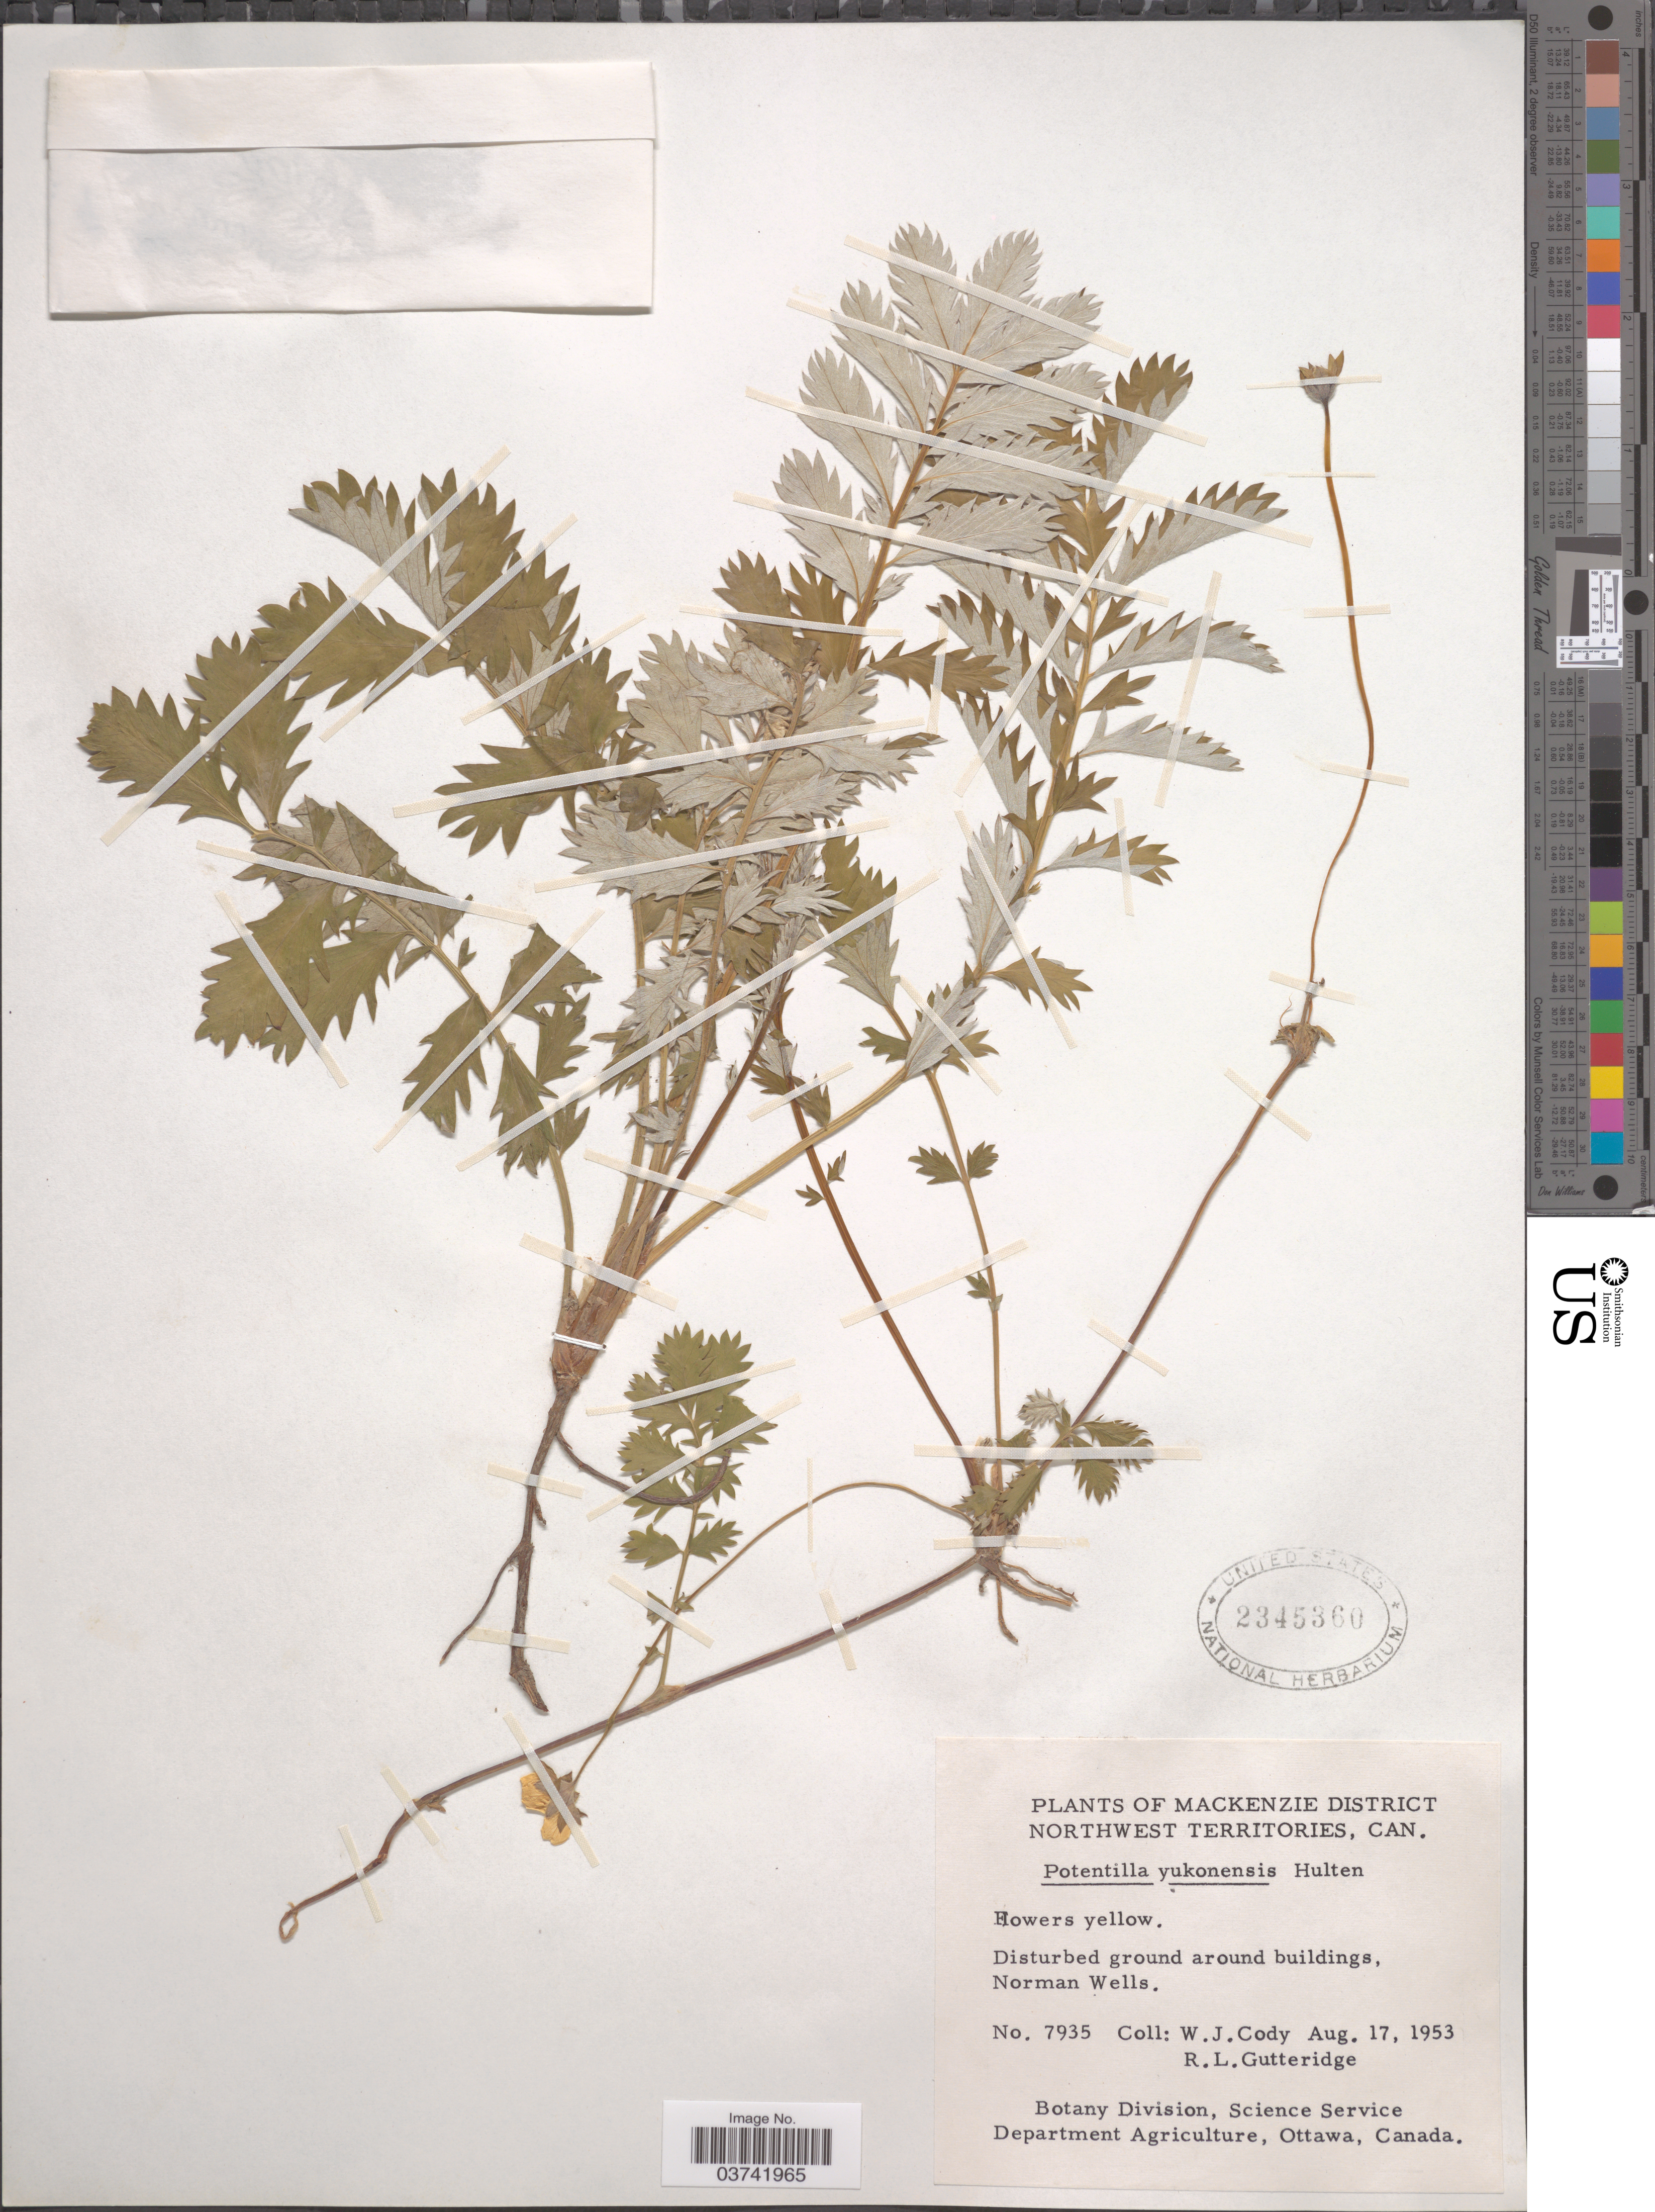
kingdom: Plantae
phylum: Tracheophyta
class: Magnoliopsida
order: Rosales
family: Rosaceae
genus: Potentilla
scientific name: Potentilla yukonensis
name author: Hultén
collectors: W. Cody & R. Gutteridge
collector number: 7935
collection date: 1953-08-17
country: Canada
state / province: Northwest Territories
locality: Mackenzie District. Disturbed ground around buildings, Norman Wells.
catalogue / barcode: US 2345360